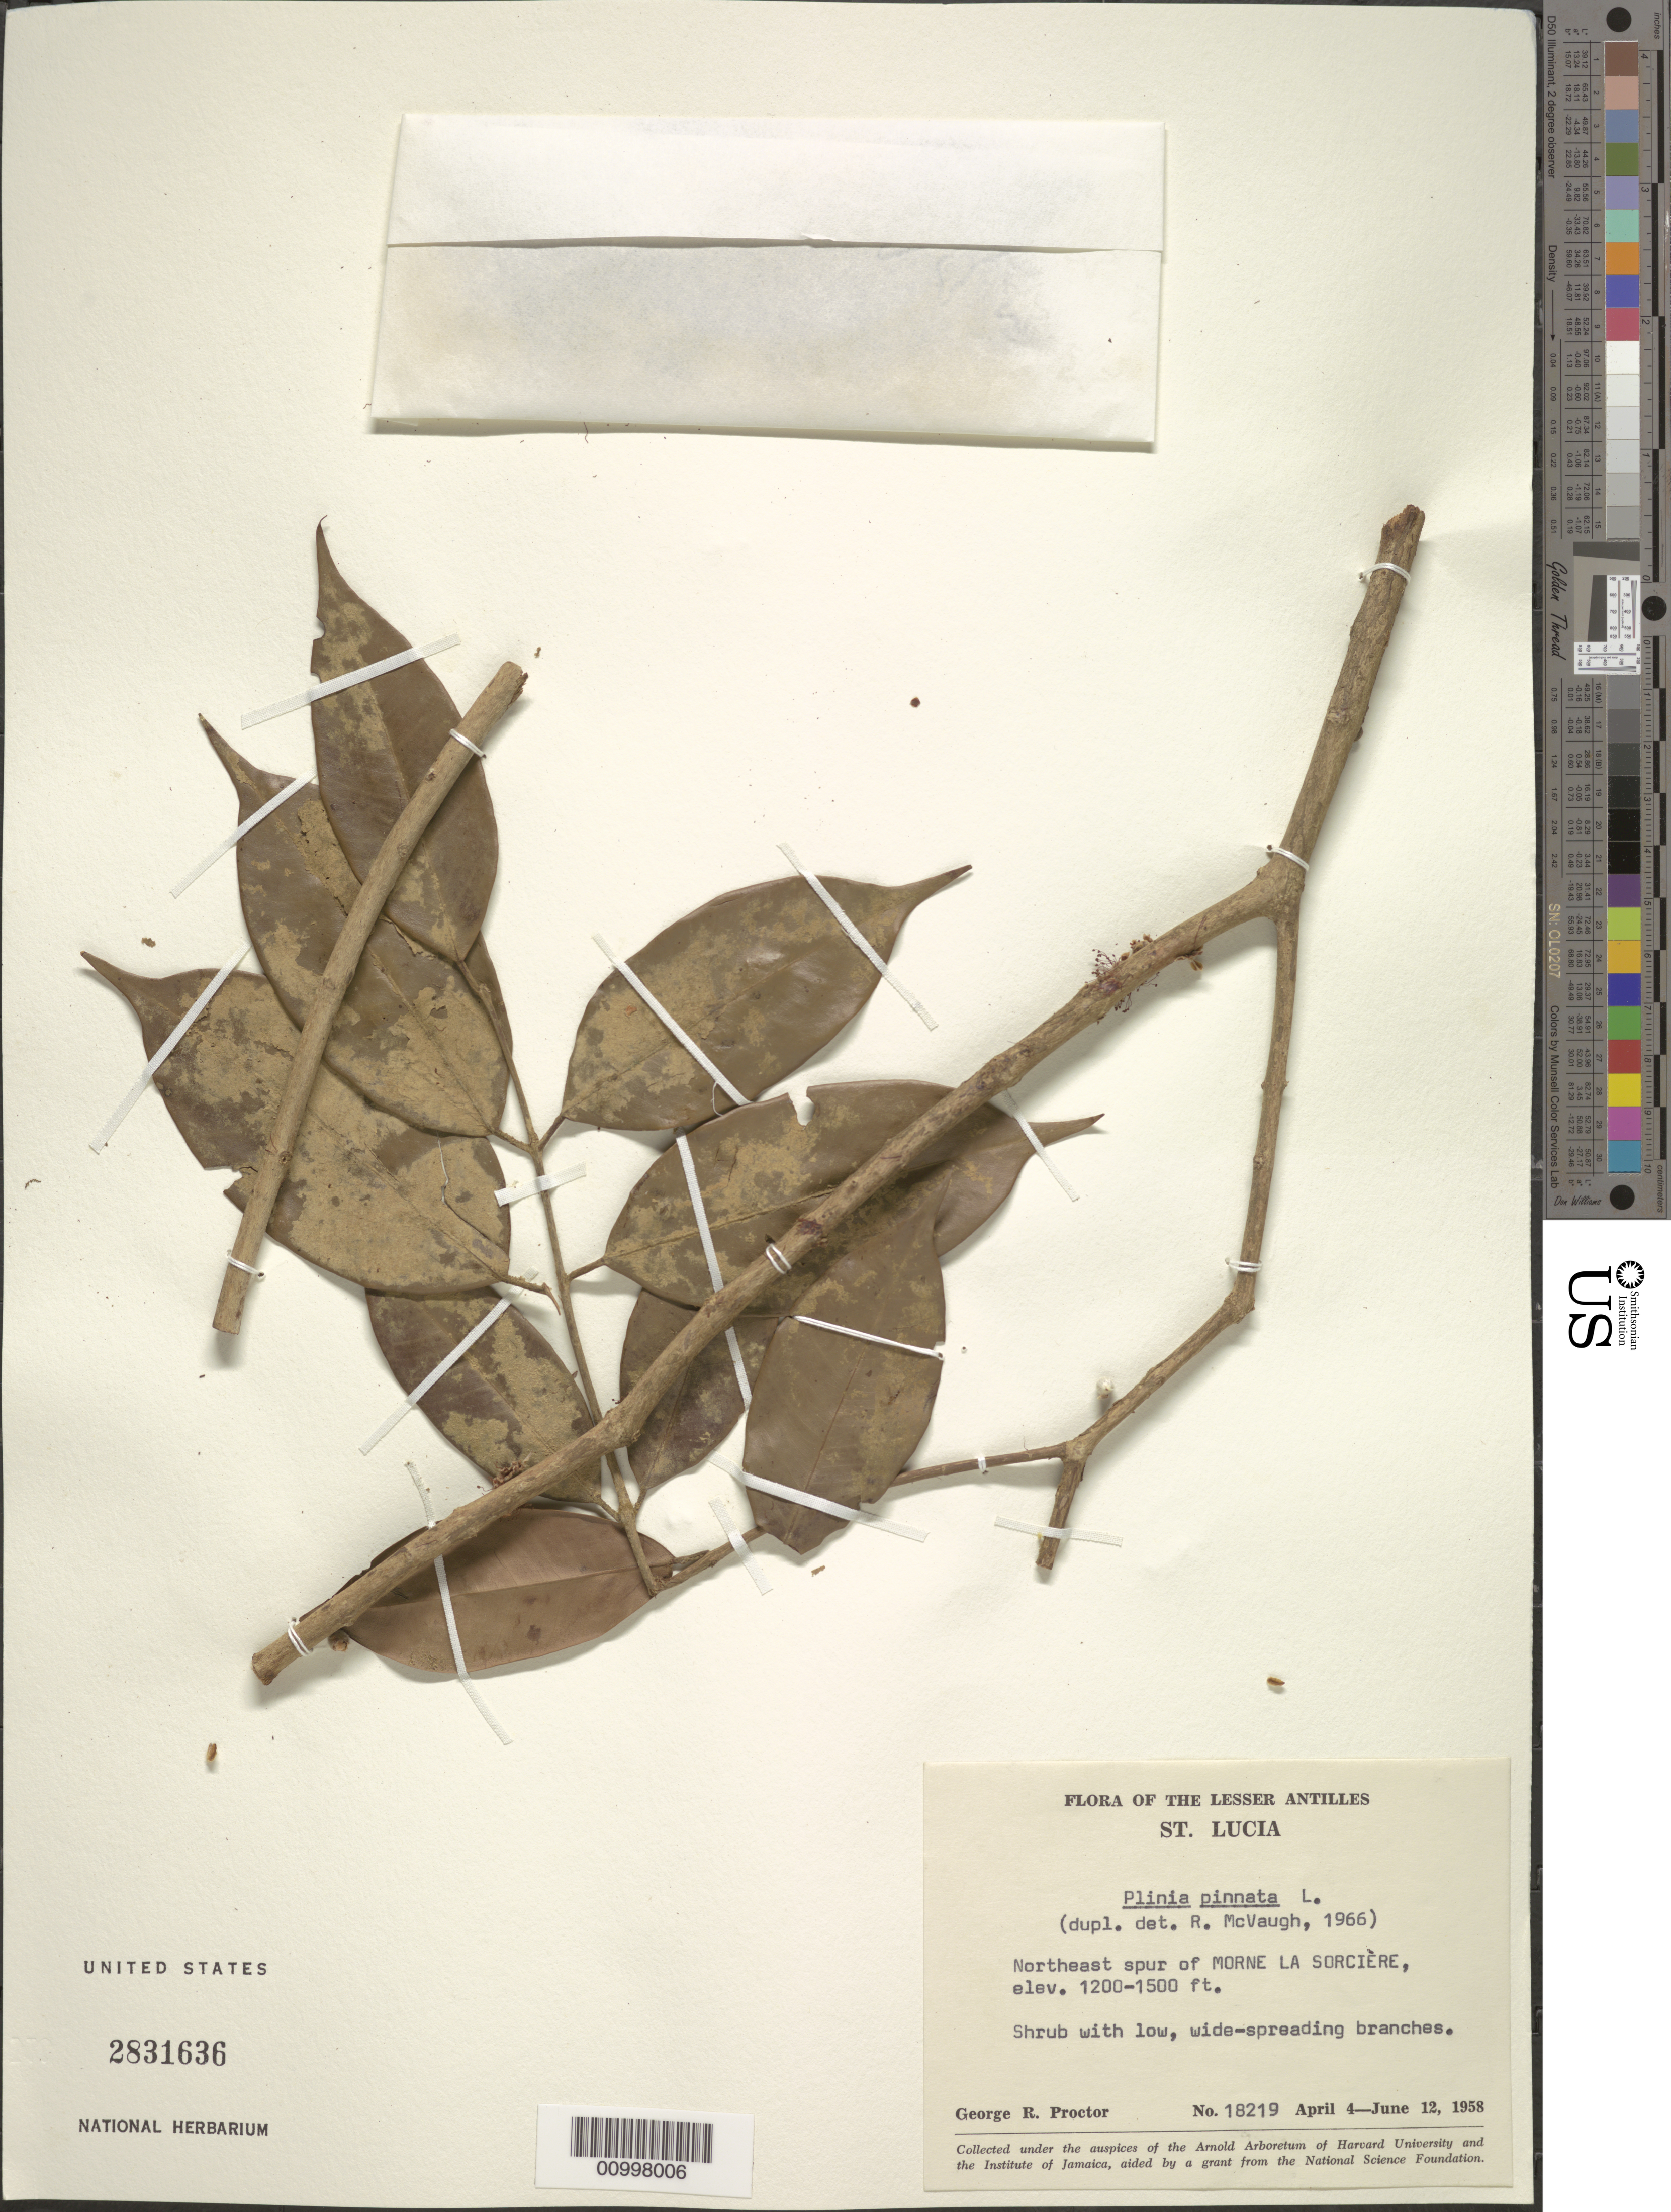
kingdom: Plantae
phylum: Tracheophyta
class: Magnoliopsida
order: Myrtales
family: Myrtaceae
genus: Plinia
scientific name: Plinia pinnata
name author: L.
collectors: G. R. Proctor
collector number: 18219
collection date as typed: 04 Apr 1958 to 12 Jun 1958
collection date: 1958-04-04/1958-06-12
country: St. Lucia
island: St. Lucia I.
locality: Northeast spur of Morne La Sorcière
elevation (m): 366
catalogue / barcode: US 2831636